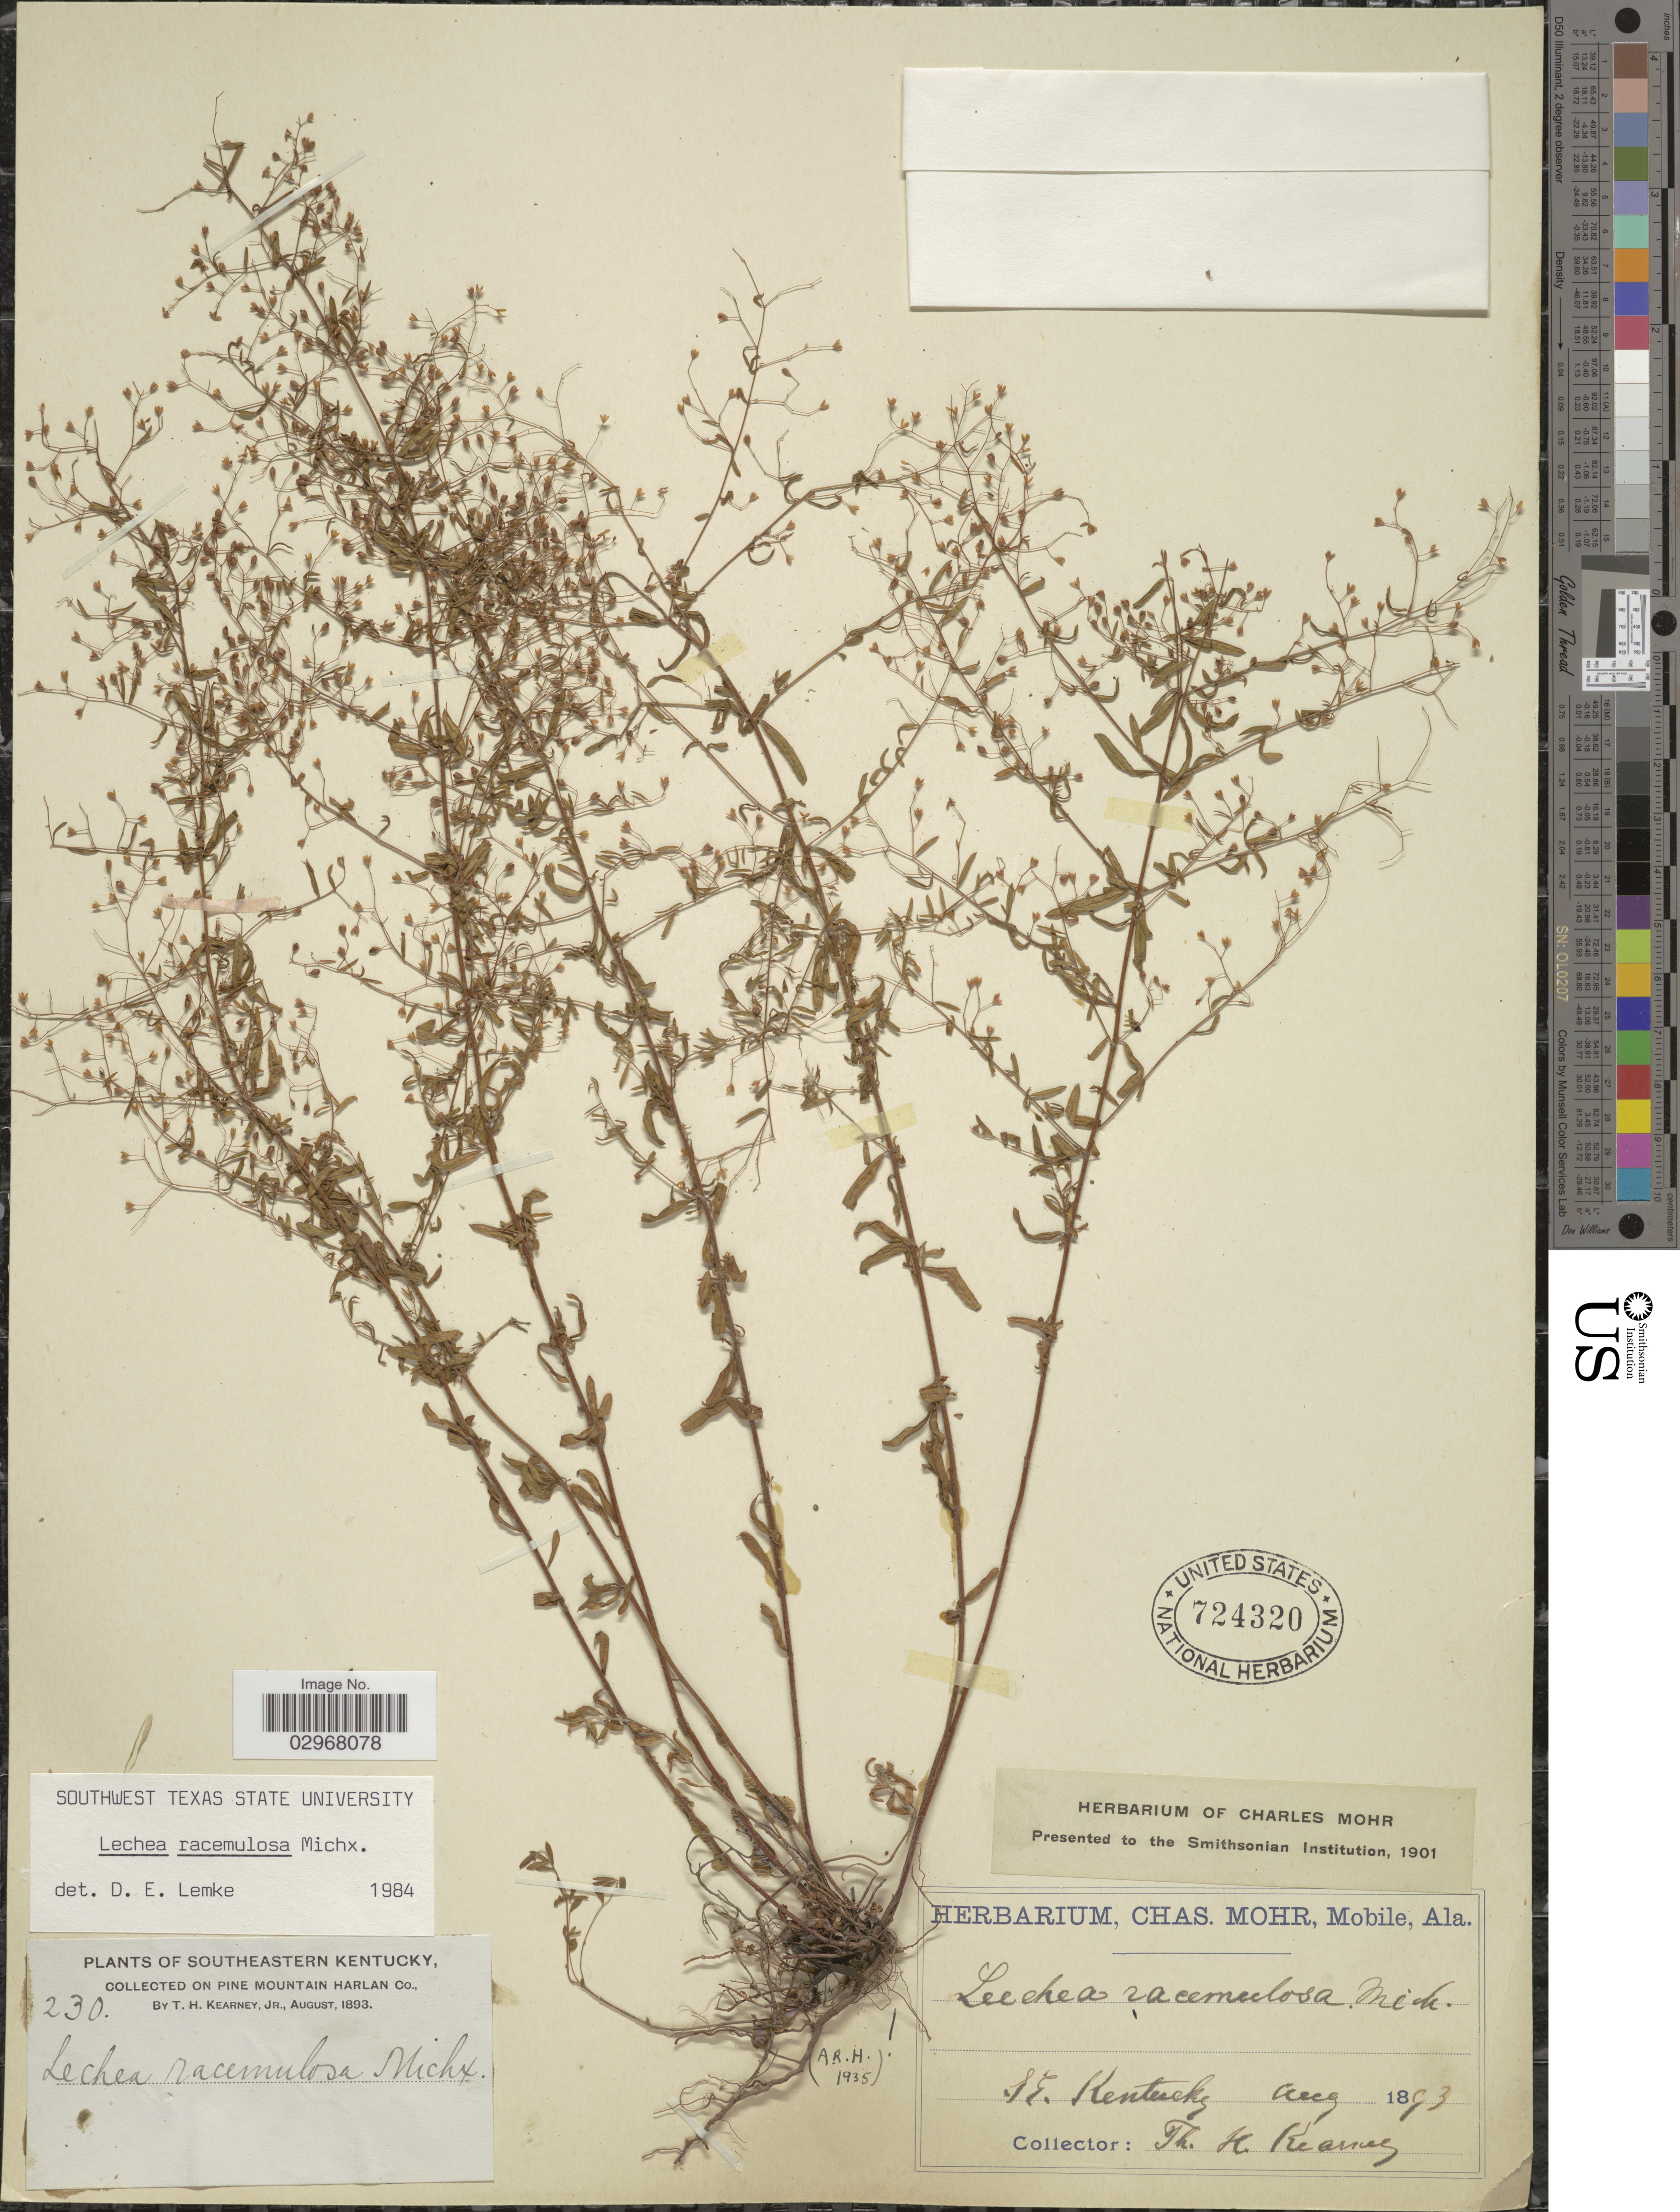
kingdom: Plantae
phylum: Tracheophyta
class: Magnoliopsida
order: Malvales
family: Cistaceae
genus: Lechea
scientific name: Lechea racemulosa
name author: Michx.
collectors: T. H. Kearney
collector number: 230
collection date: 1893-08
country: United States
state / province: Kentucky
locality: Southeastern Kentucky. On Pine Mountain Harlan Co.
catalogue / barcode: US 724320